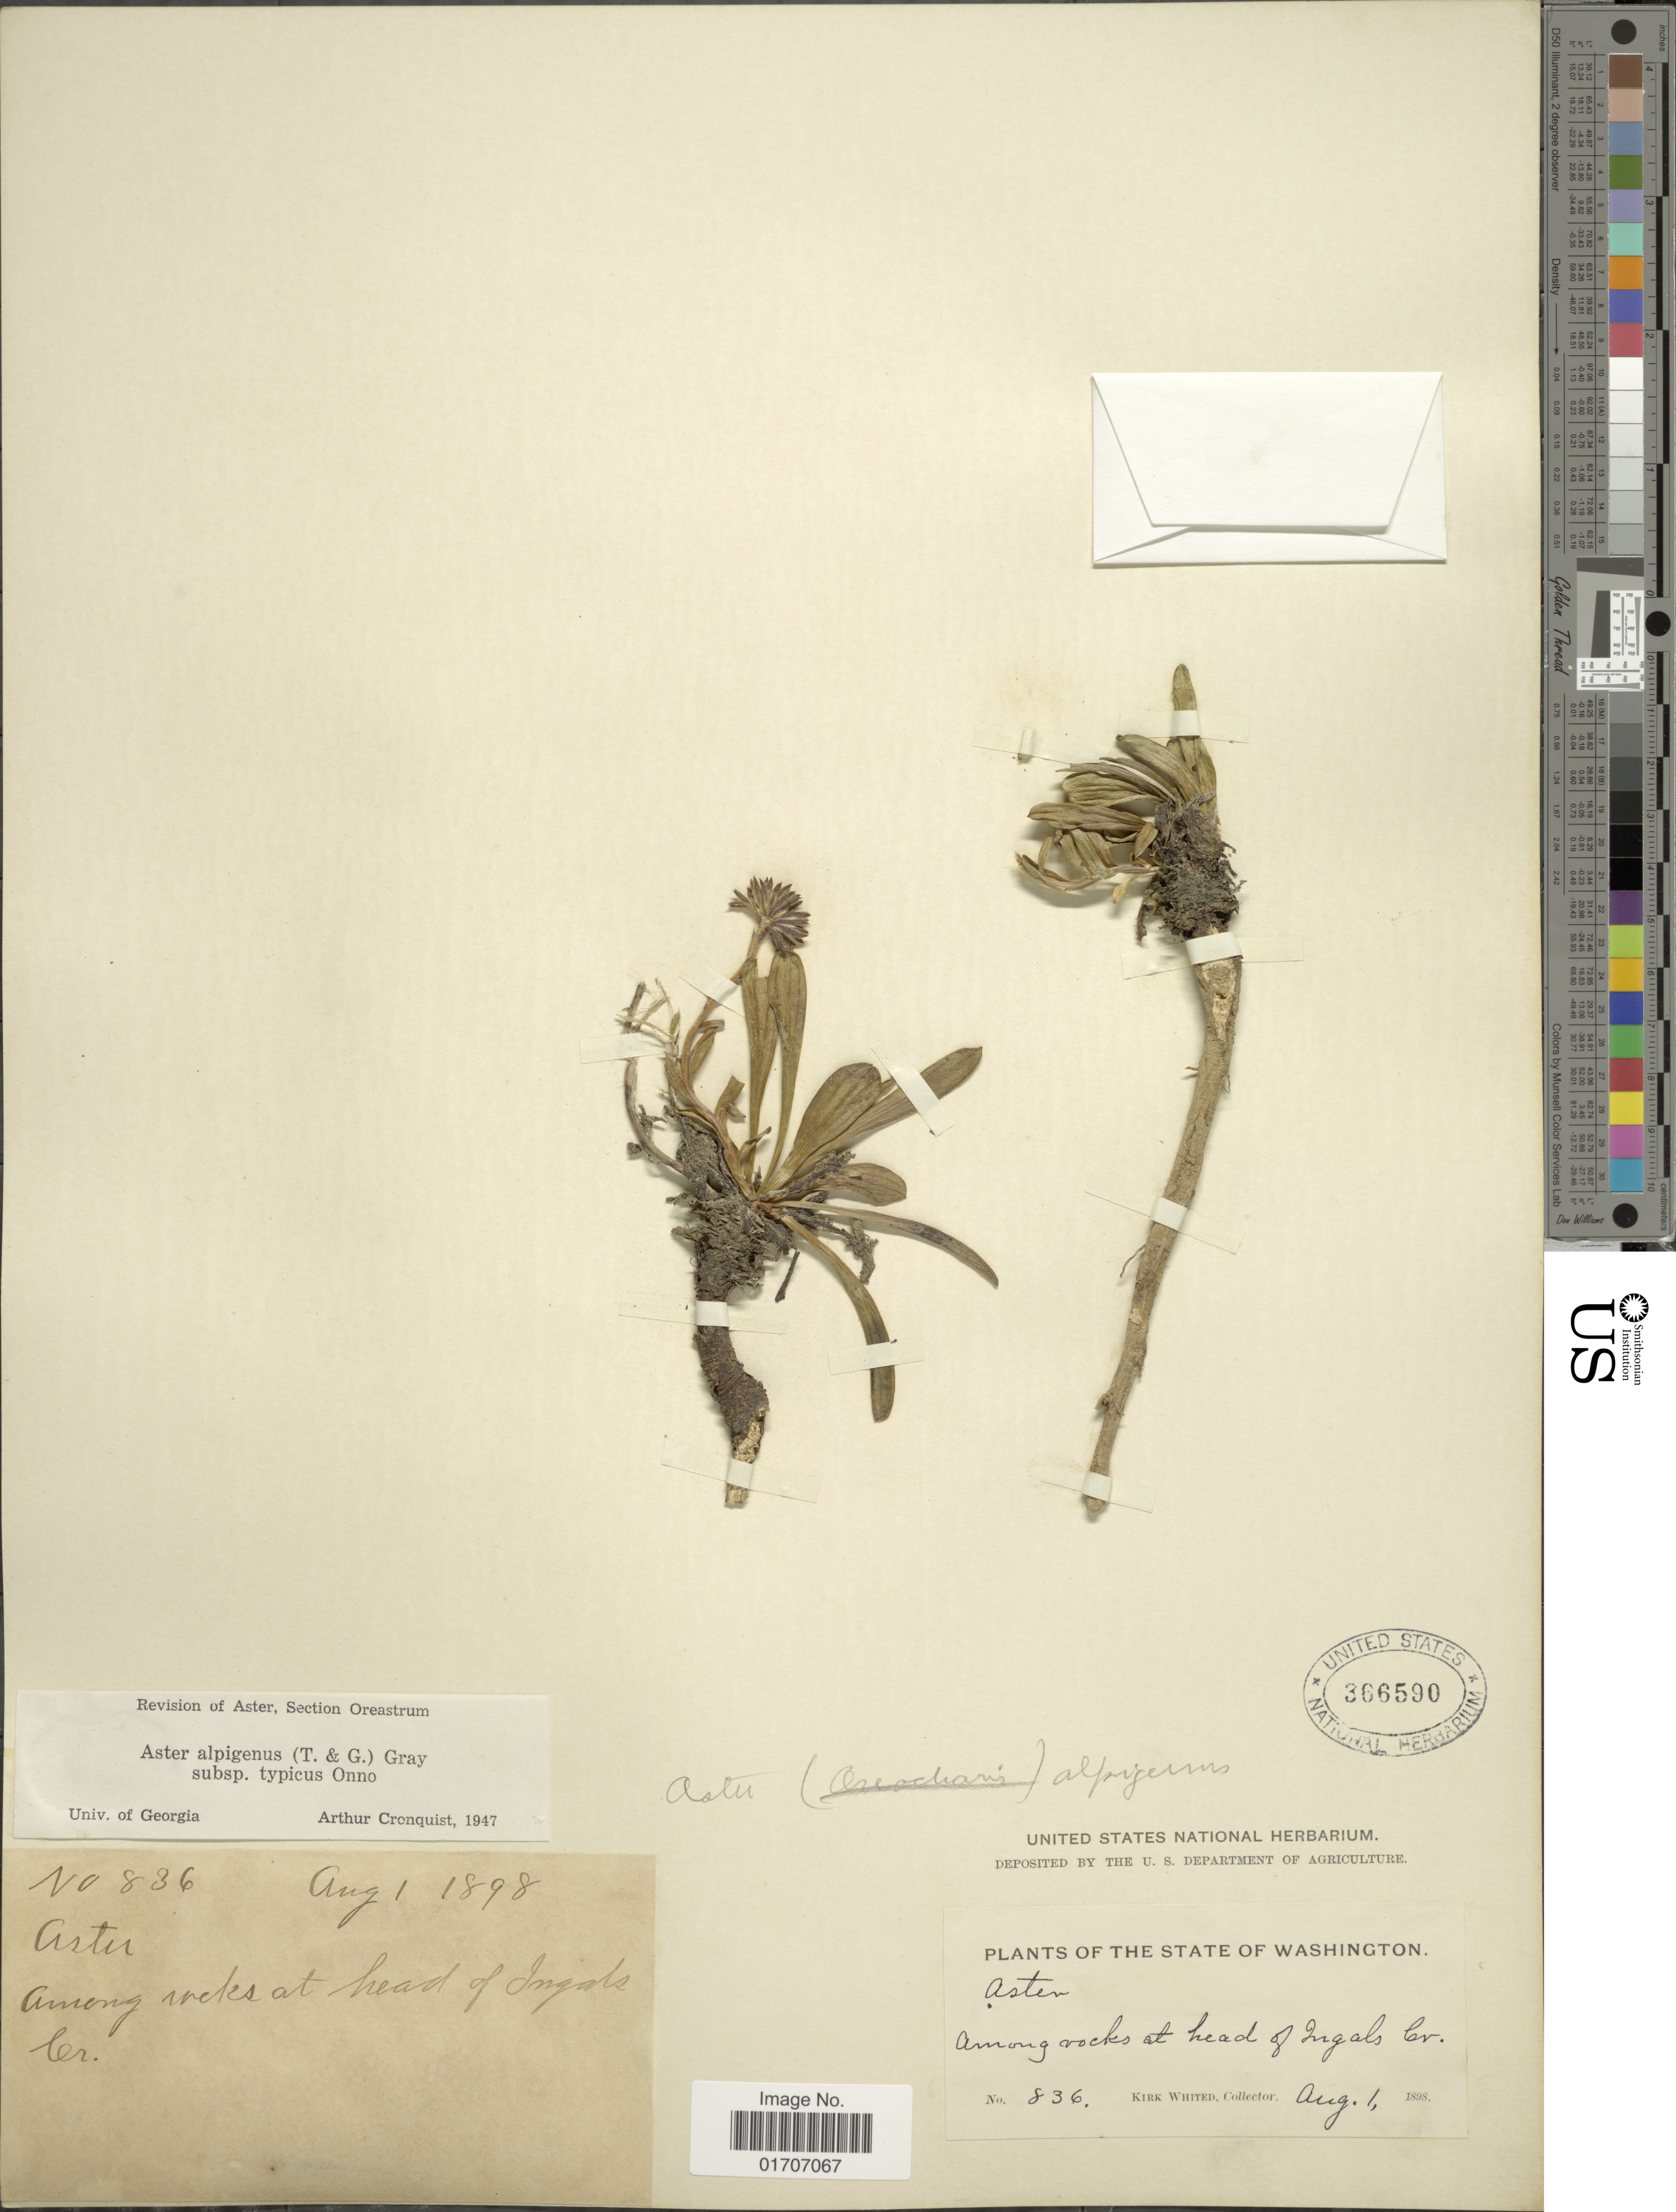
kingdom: Plantae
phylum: Tracheophyta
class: Magnoliopsida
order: Asterales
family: Asteraceae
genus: Oreostemma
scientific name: Oreostemma alpigenum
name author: (Torr. & A. Gray) Greene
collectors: K. Whited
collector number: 836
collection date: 1898-08-01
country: United States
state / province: Washington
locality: Among rocks at head of Ingals Cr.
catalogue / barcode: US 366590